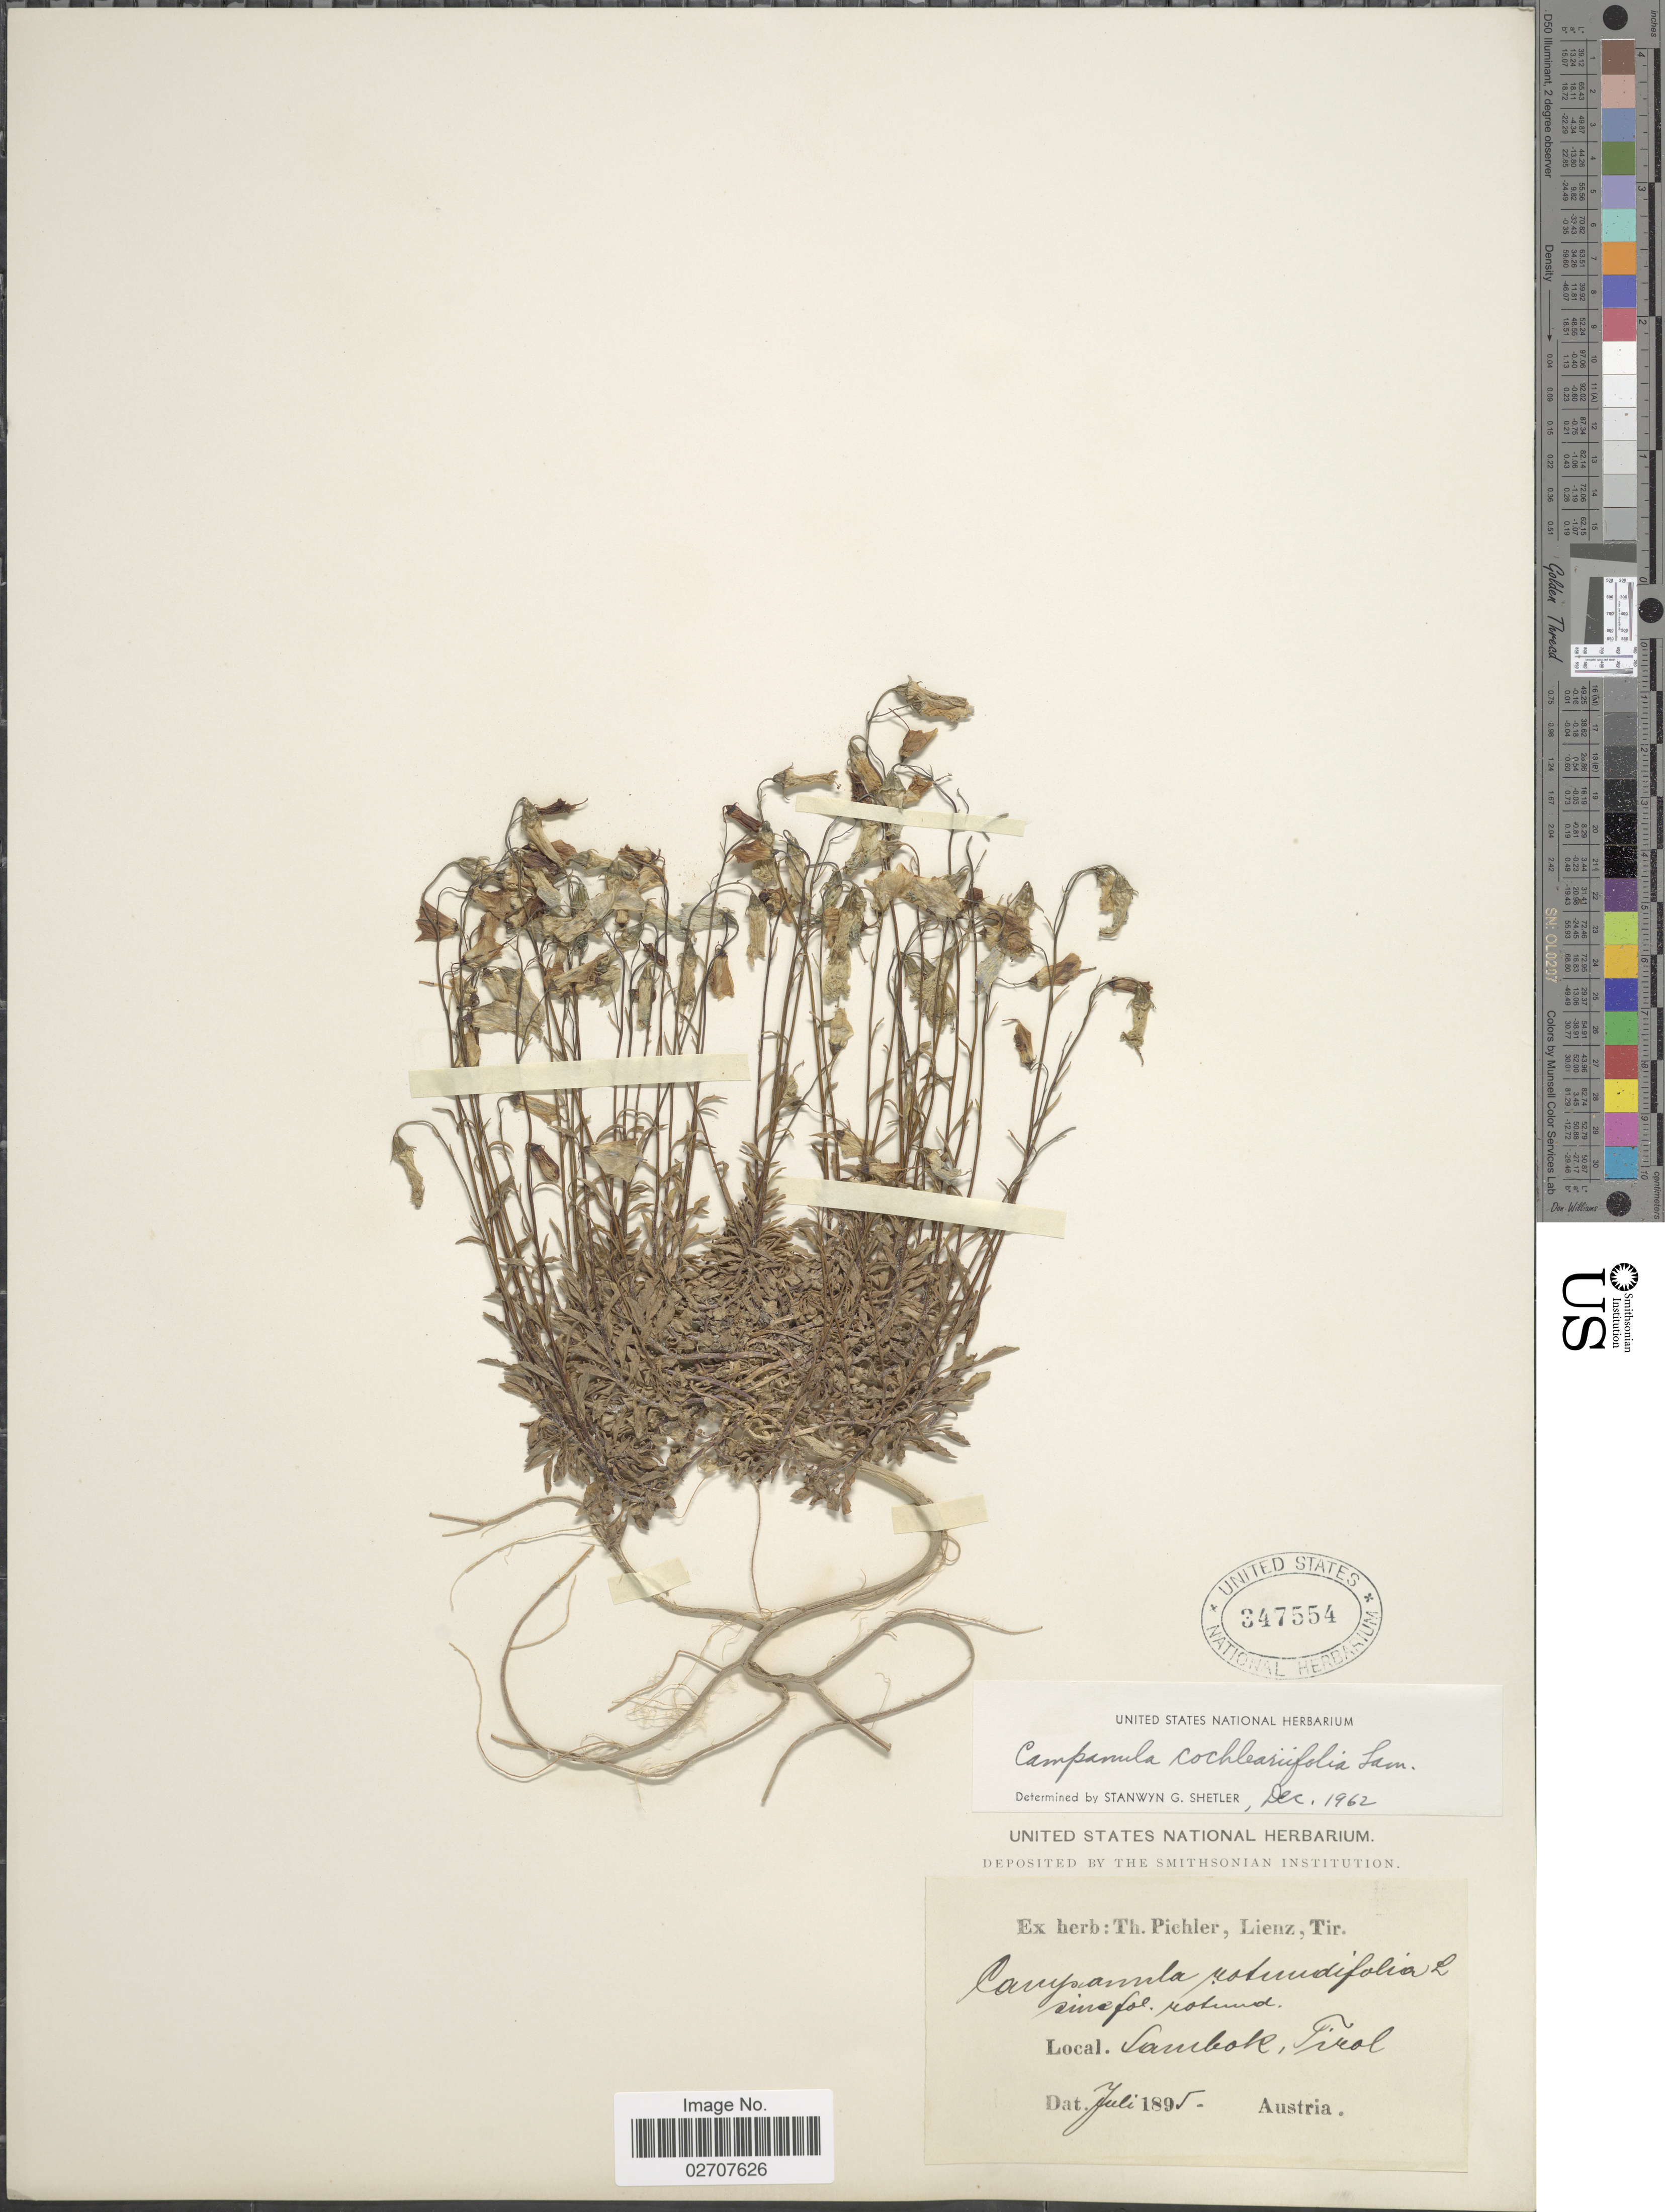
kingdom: Plantae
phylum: Tracheophyta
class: Magnoliopsida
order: Asterales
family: Campanulaceae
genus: Campanula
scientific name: Campanula cochleariifolia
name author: Lam.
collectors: ex herb. T. Pichler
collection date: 1895-07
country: Austria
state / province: Tirol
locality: Sambok [interpreted]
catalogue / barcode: US 347554